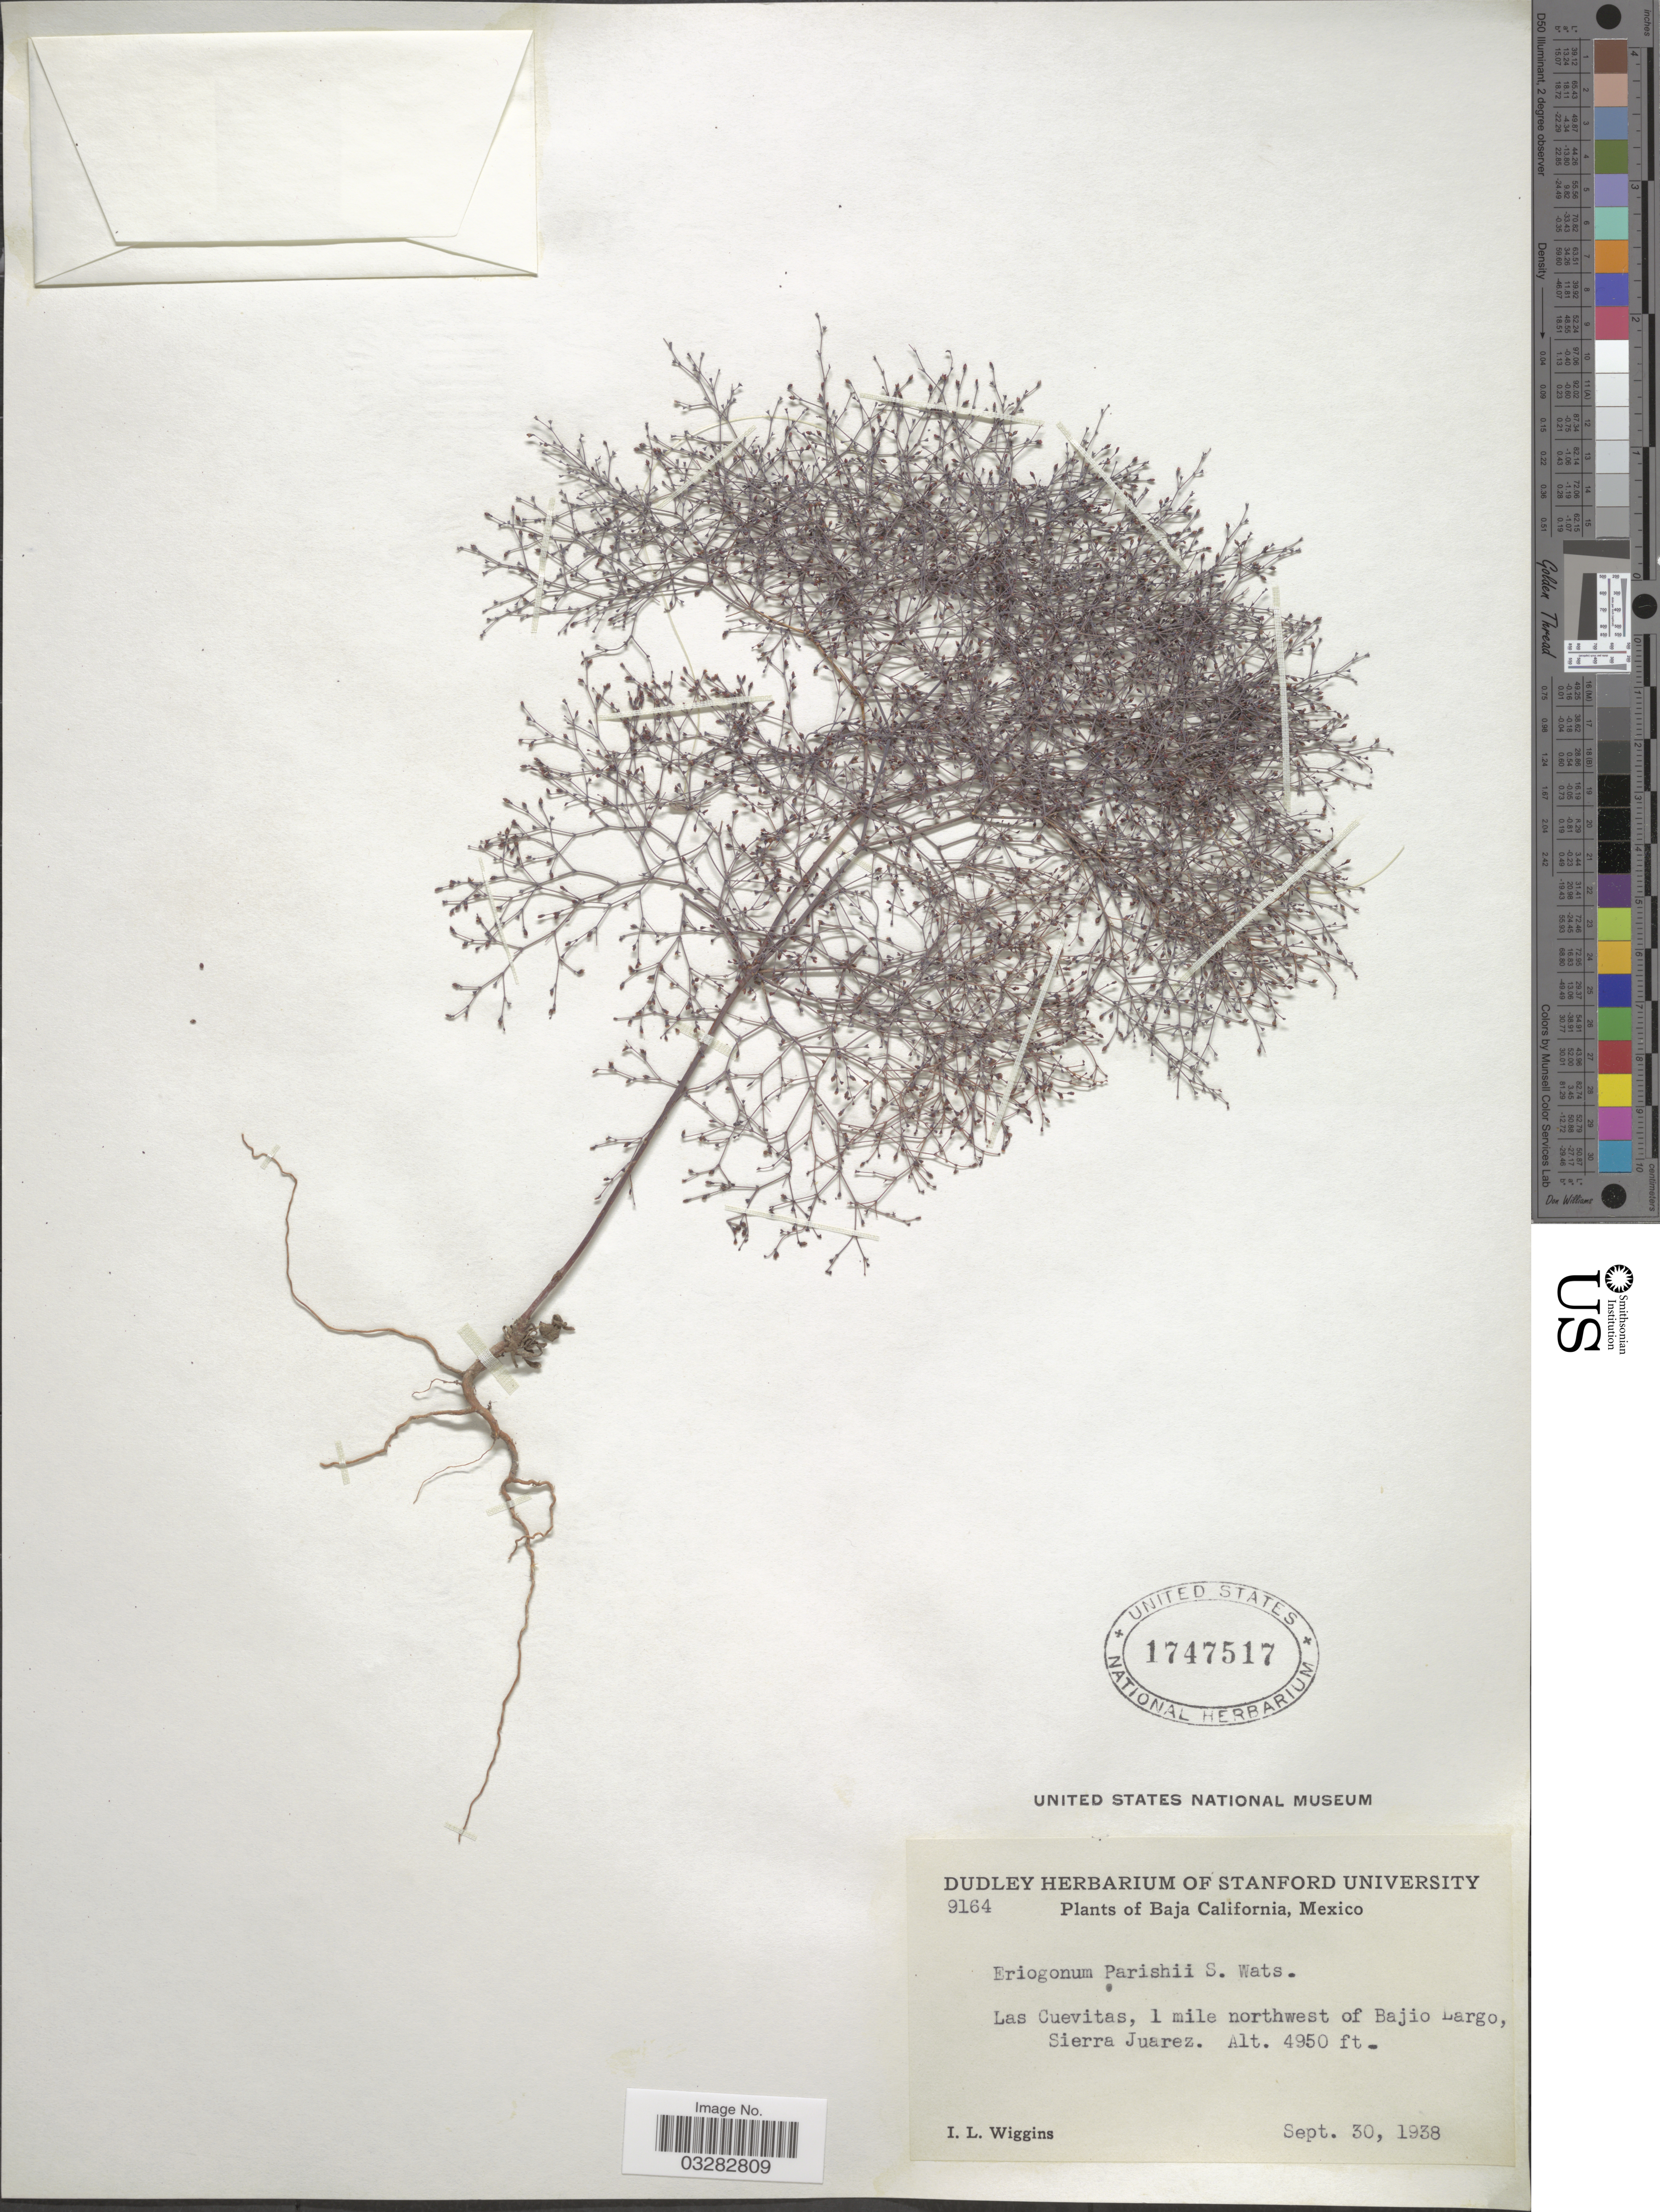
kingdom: Plantae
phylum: Tracheophyta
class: Magnoliopsida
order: Caryophyllales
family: Polygonaceae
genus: Eriogonum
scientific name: Eriogonum parishii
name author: S. Watson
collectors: I. L. Wiggins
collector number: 9164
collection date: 1938-09-30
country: Mexico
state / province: Baja California Norte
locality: Las Cuevitas, 1 mile northwest of Bajio Largo, Sierra Juarez.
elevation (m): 1509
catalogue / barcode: US 1747517